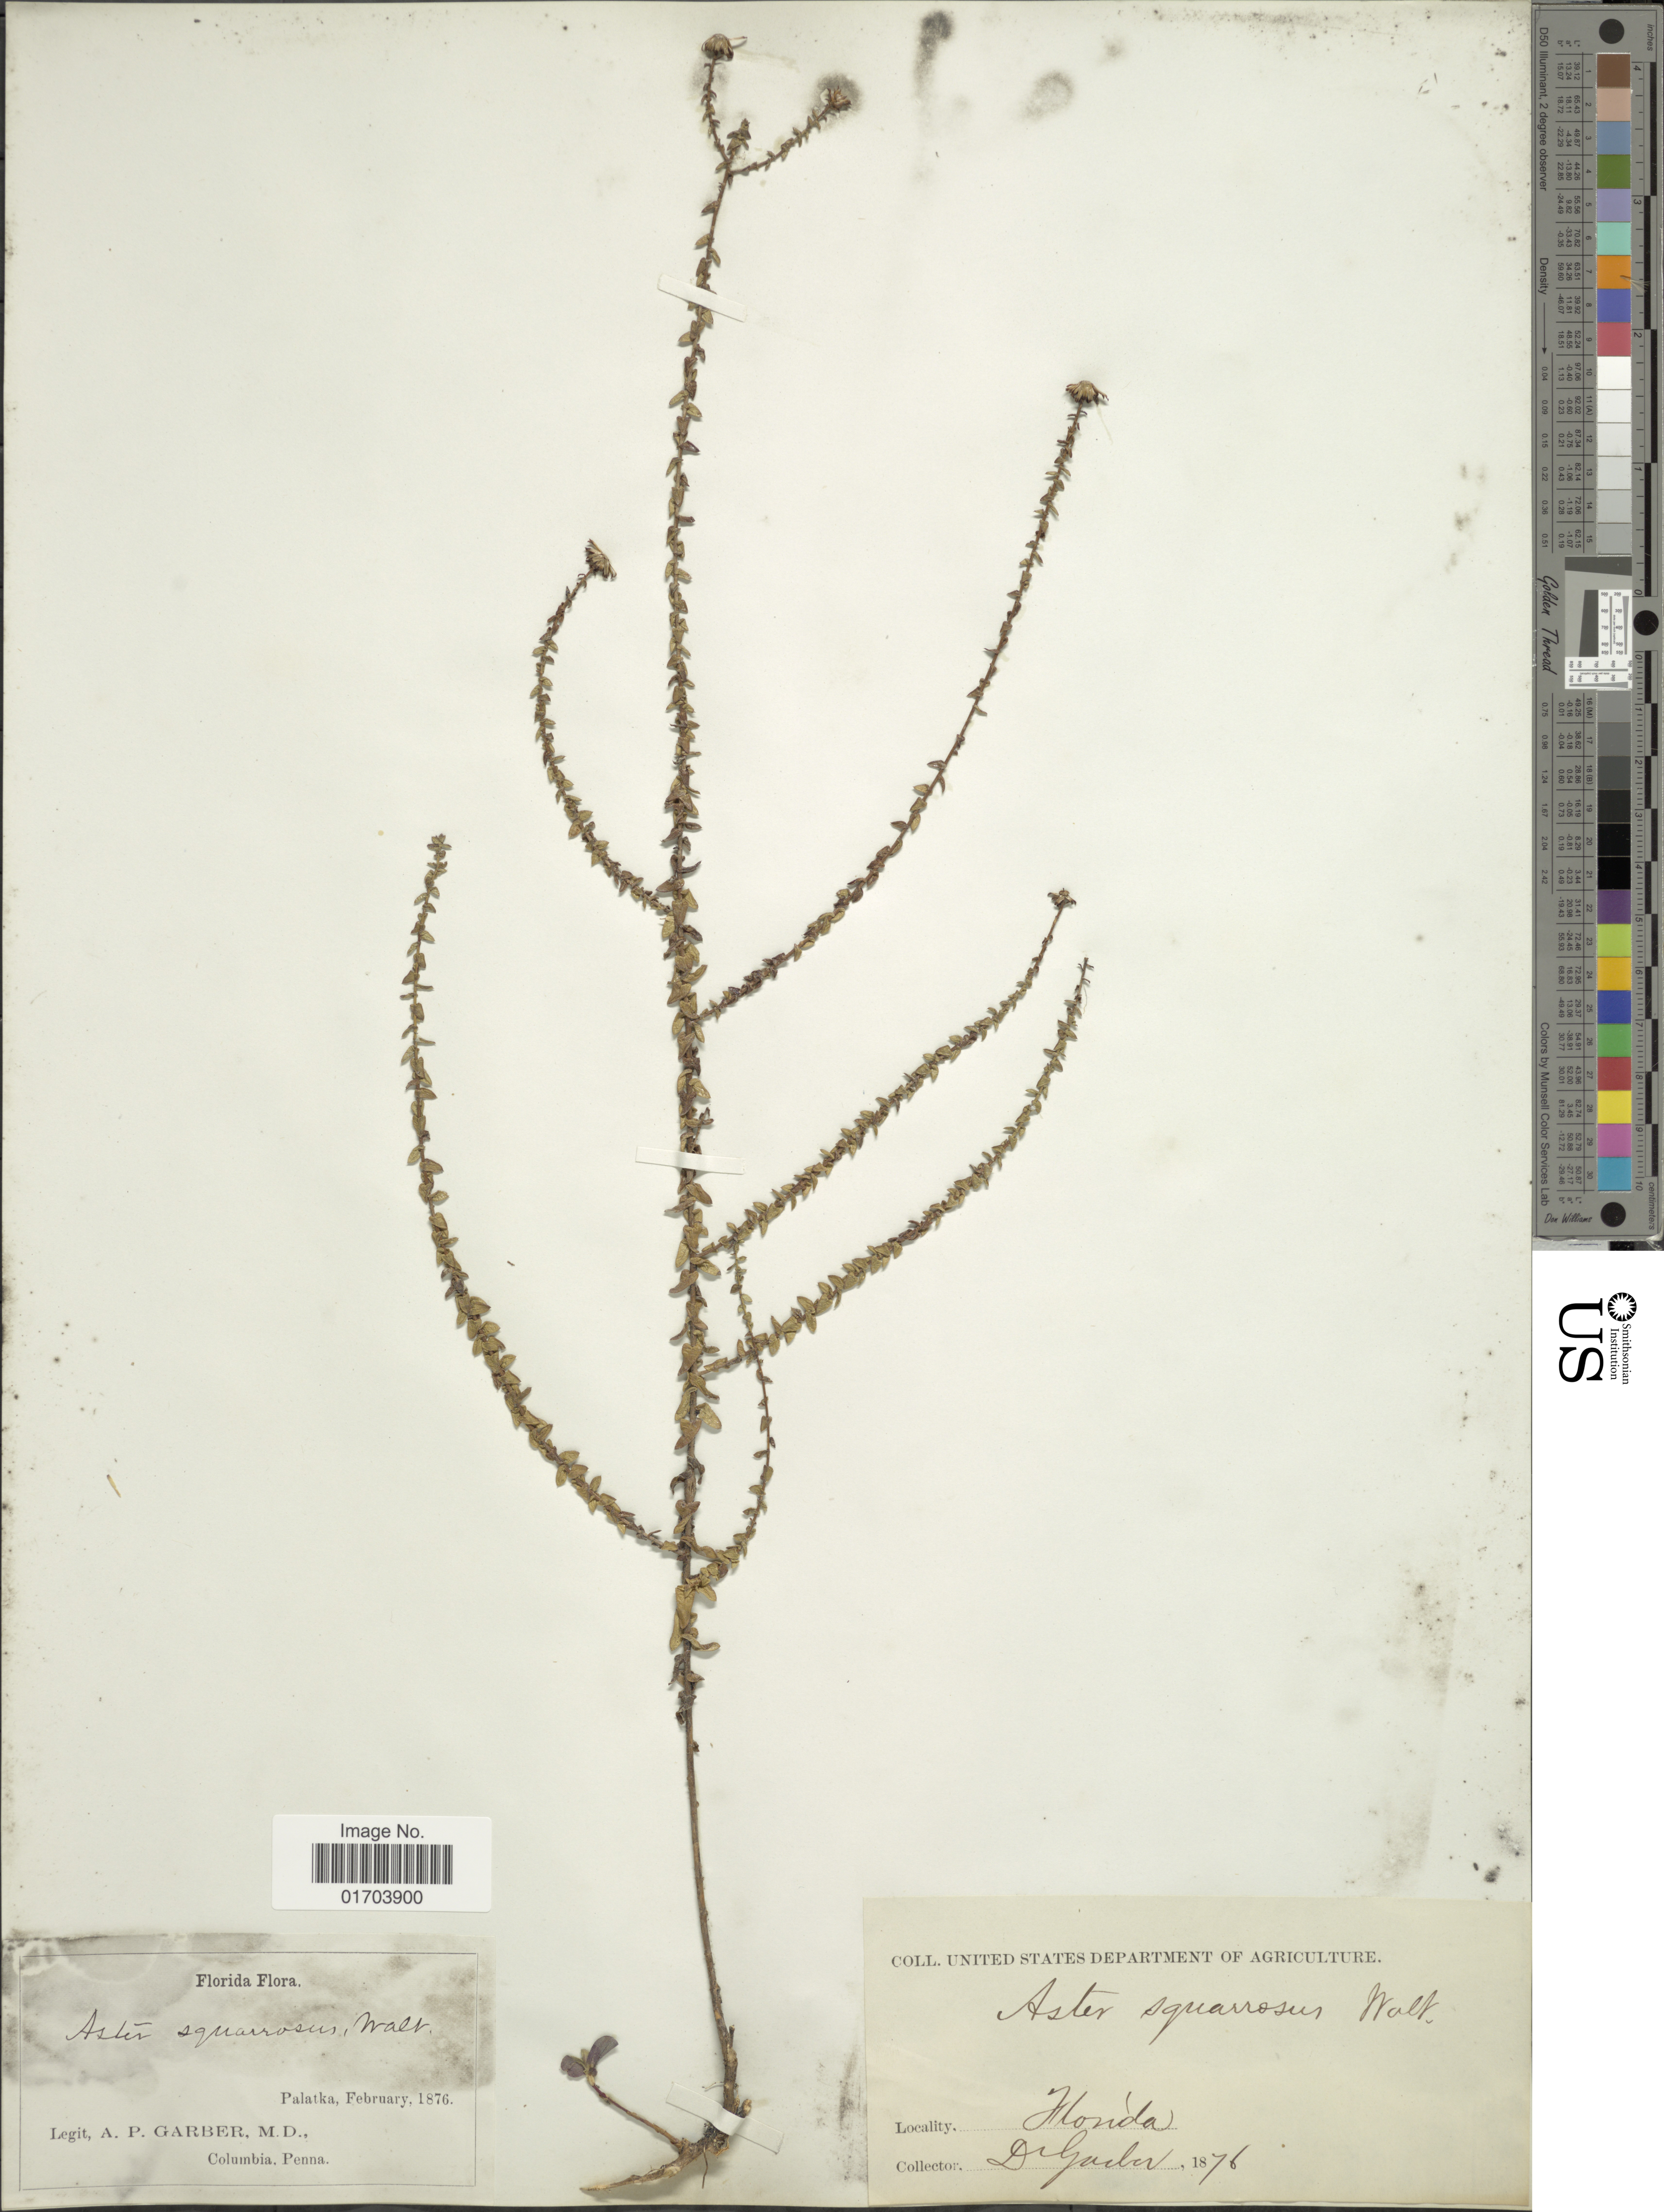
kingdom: Plantae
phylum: Tracheophyta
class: Magnoliopsida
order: Asterales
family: Asteraceae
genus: Symphyotrichum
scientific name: Symphyotrichum walteri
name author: (Alexander) G.L. Nesom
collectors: A. P. Garber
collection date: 1876-02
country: United States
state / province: Florida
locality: Palatka